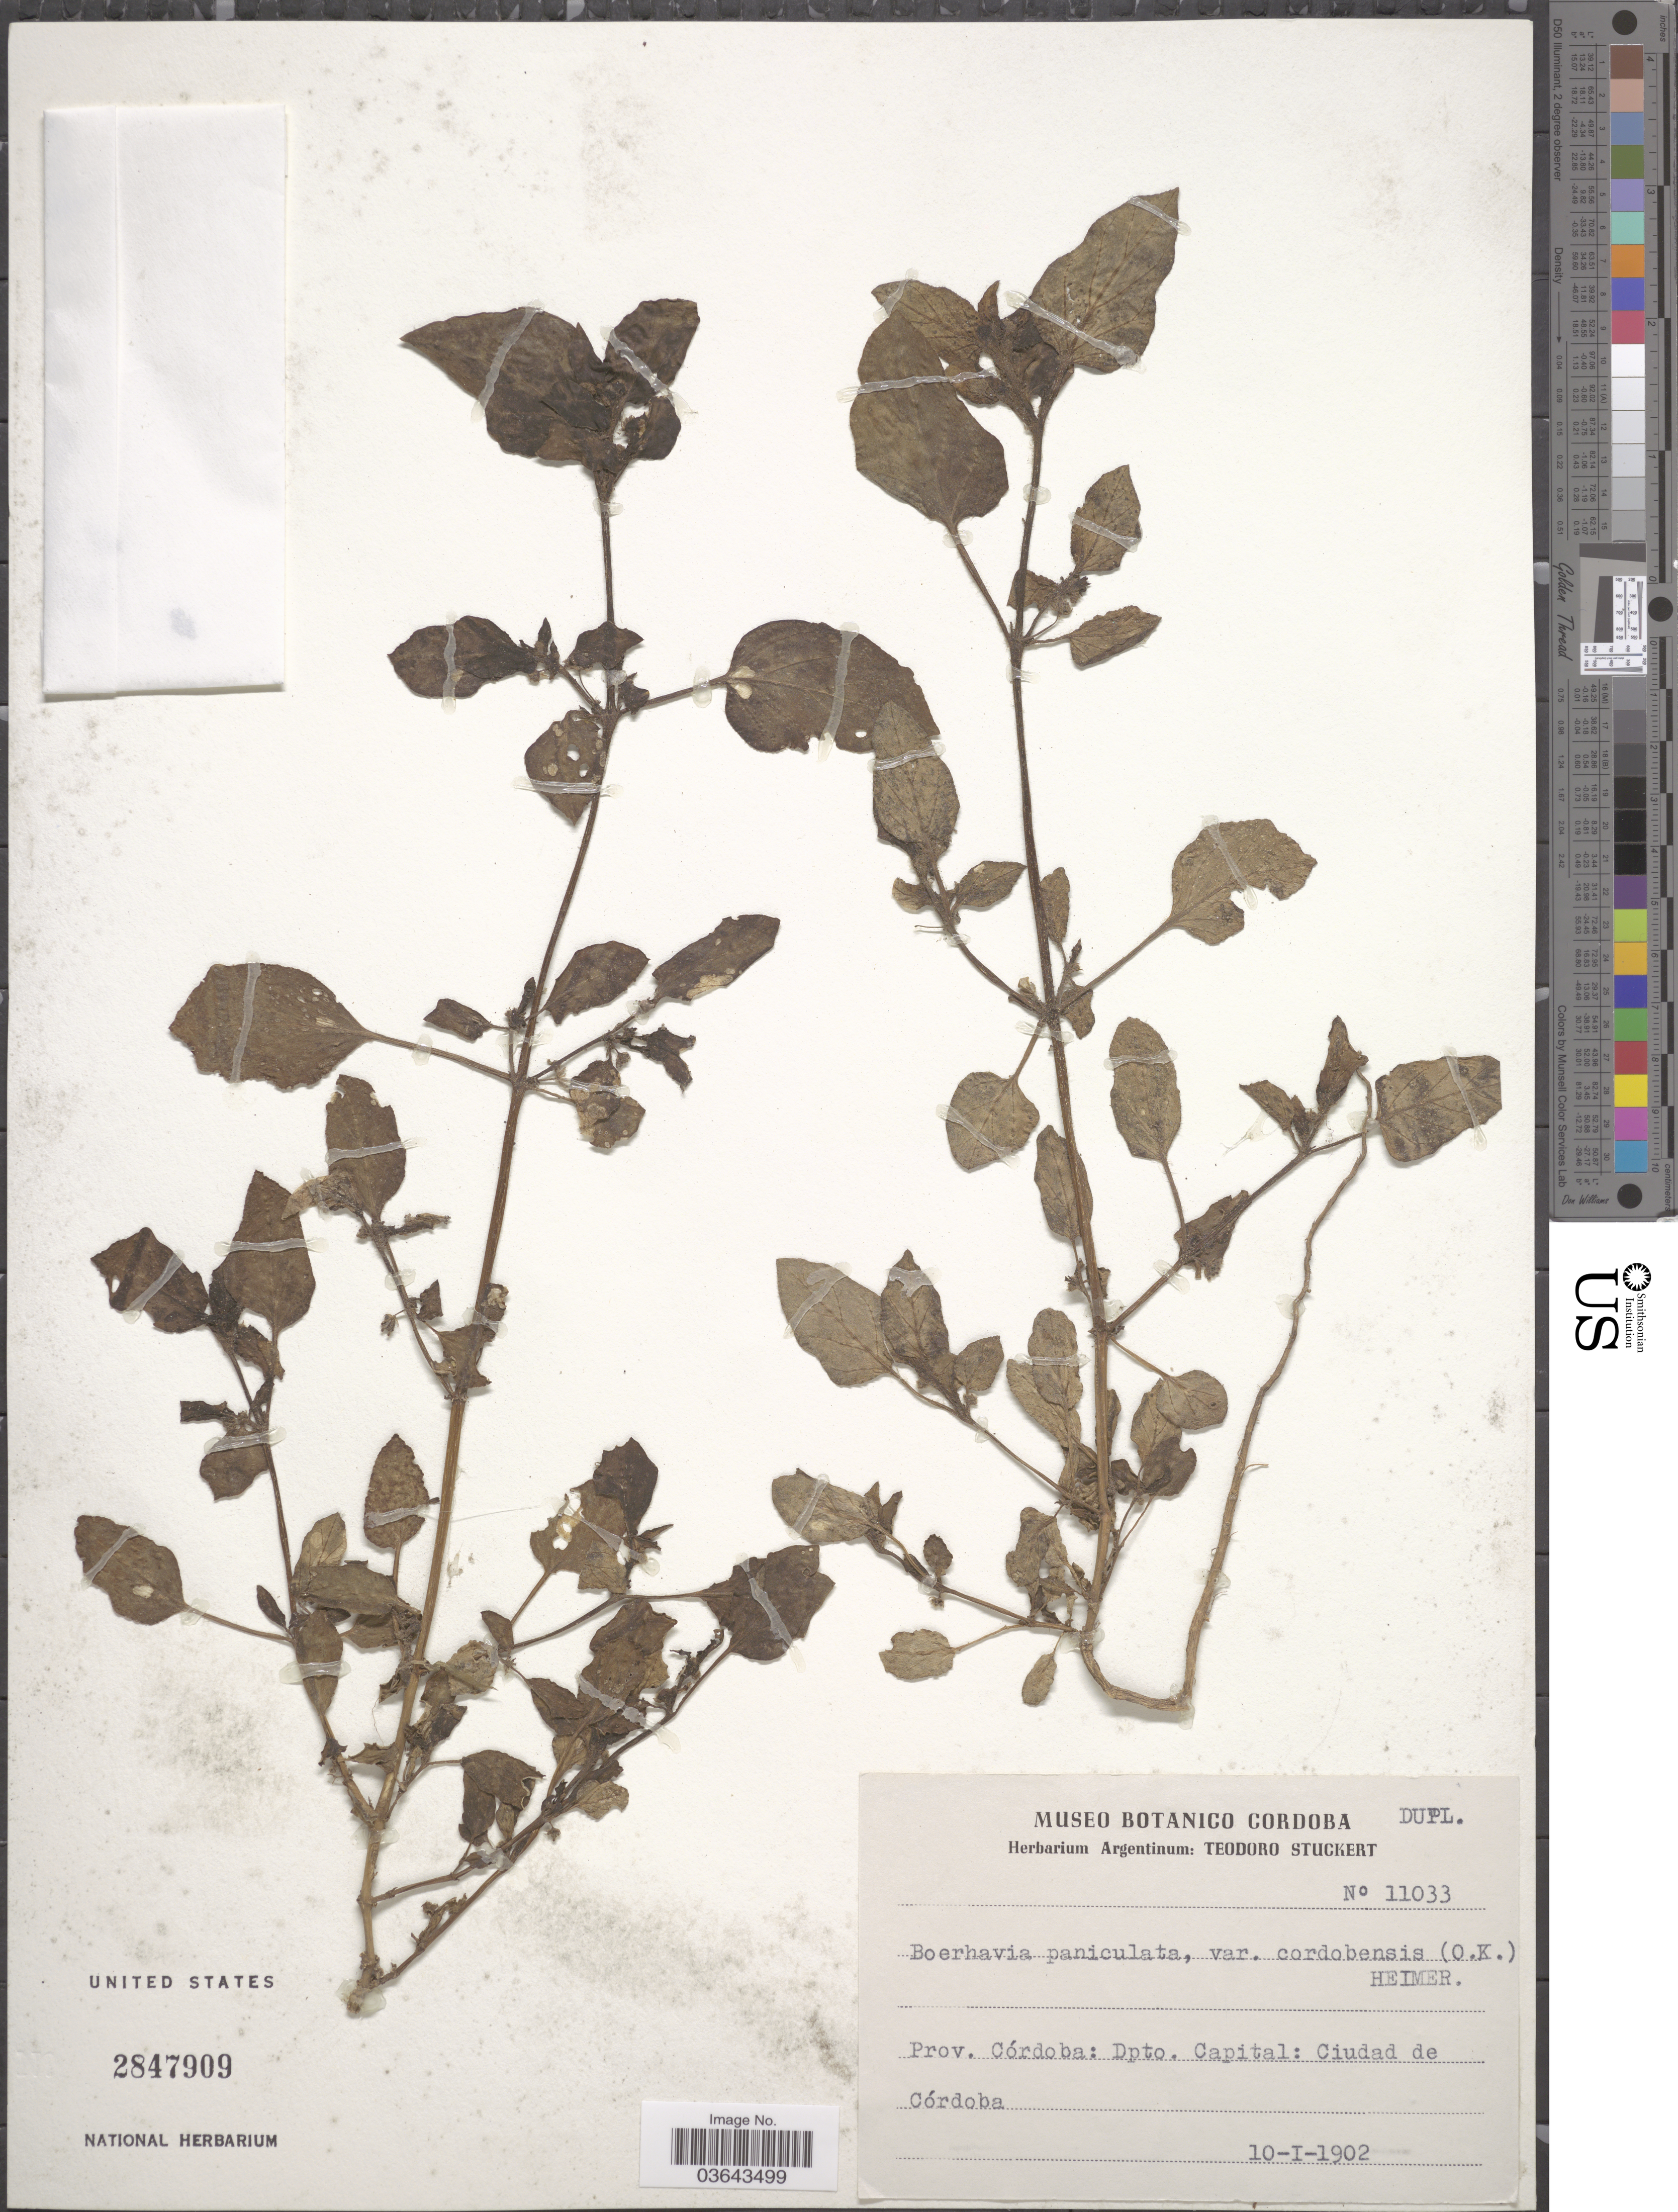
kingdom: Plantae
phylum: Tracheophyta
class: Magnoliopsida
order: Caryophyllales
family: Nyctaginaceae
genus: Boerhavia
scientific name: Boerhavia paniculata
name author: Rich.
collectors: Ex herb. Teodoro Stuckert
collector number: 11033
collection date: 1902-01-10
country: Colombia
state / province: Córdoba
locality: Dpto. Capital: Ciudad de Córdoba.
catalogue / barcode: US 2847909